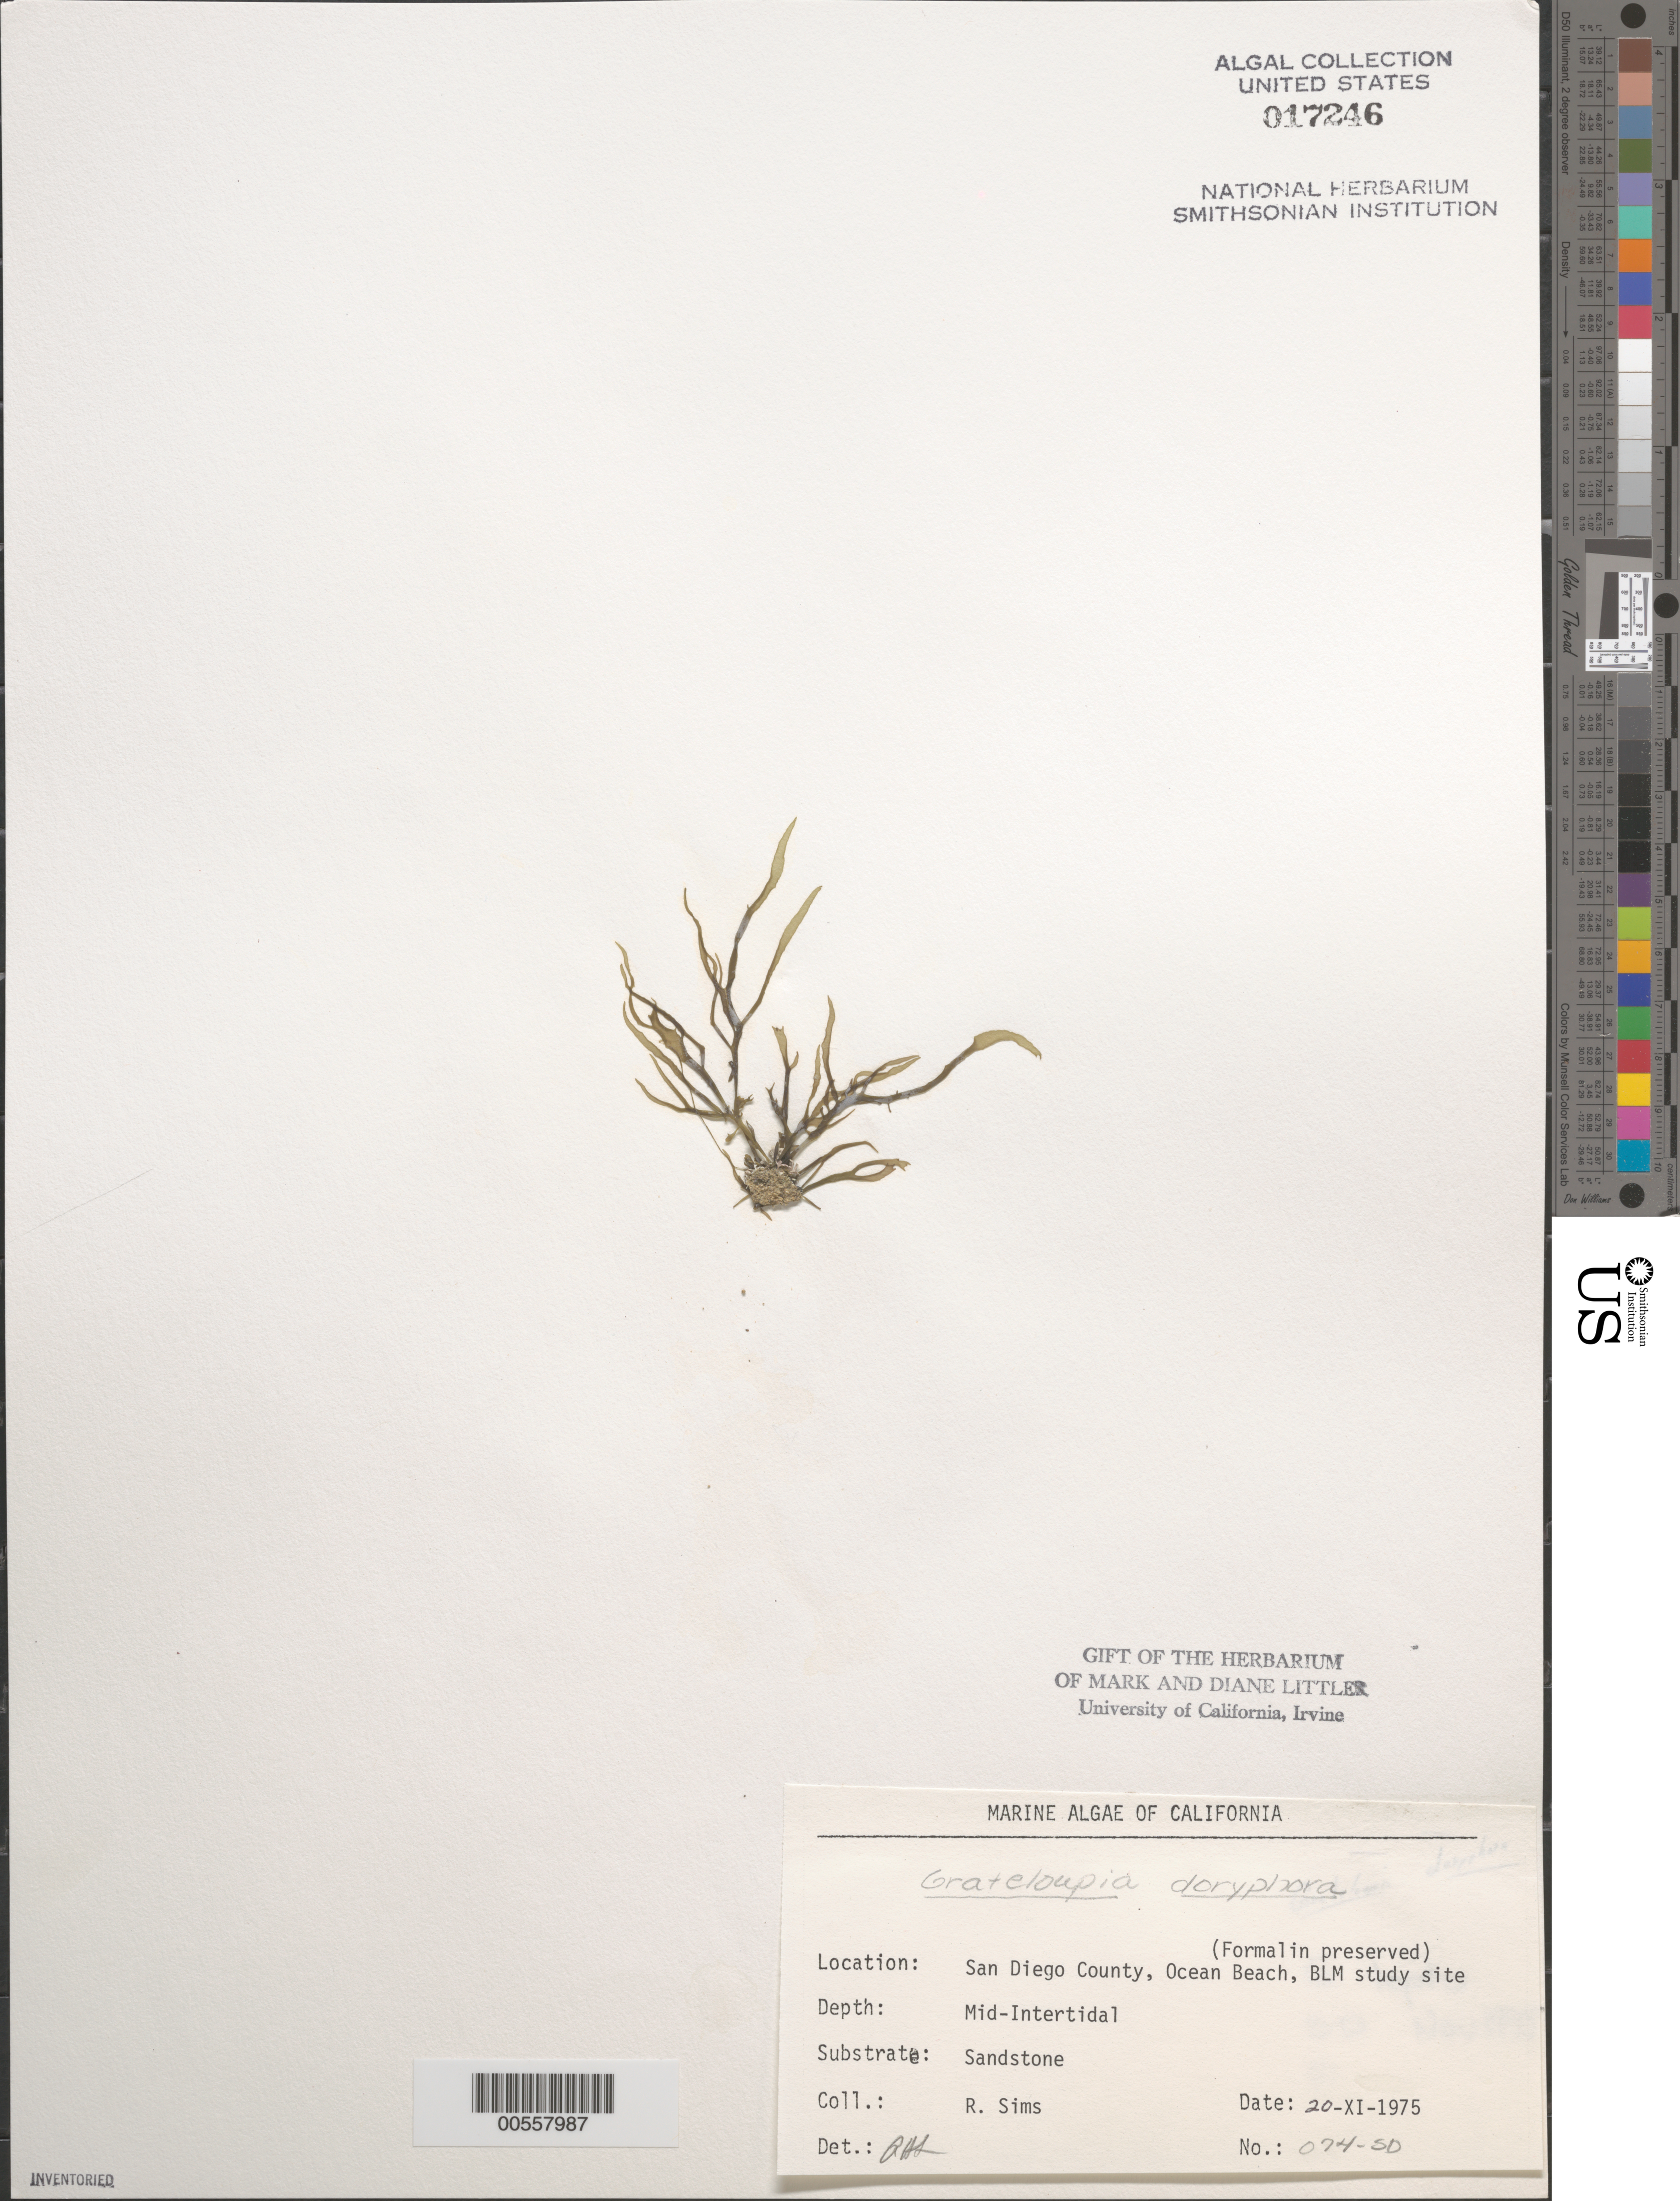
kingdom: Plantae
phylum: Rhodophyta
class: Florideophyceae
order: Halymeniales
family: Halymeniaceae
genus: Grateloupia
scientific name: Grateloupia doryphora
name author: (Mont.) Howe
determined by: Sims, Robert H.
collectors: R. H. Sims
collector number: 074-sd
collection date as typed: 20 Nov 1975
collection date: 1975-11-20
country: United States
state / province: California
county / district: San Diego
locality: Ocean Beach, end of Del Monte Street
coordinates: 32 44' 35"N, 117 15' 15"W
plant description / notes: BLM-SOCALBIGHT Rocky Intertidal Survey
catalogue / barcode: US 17246